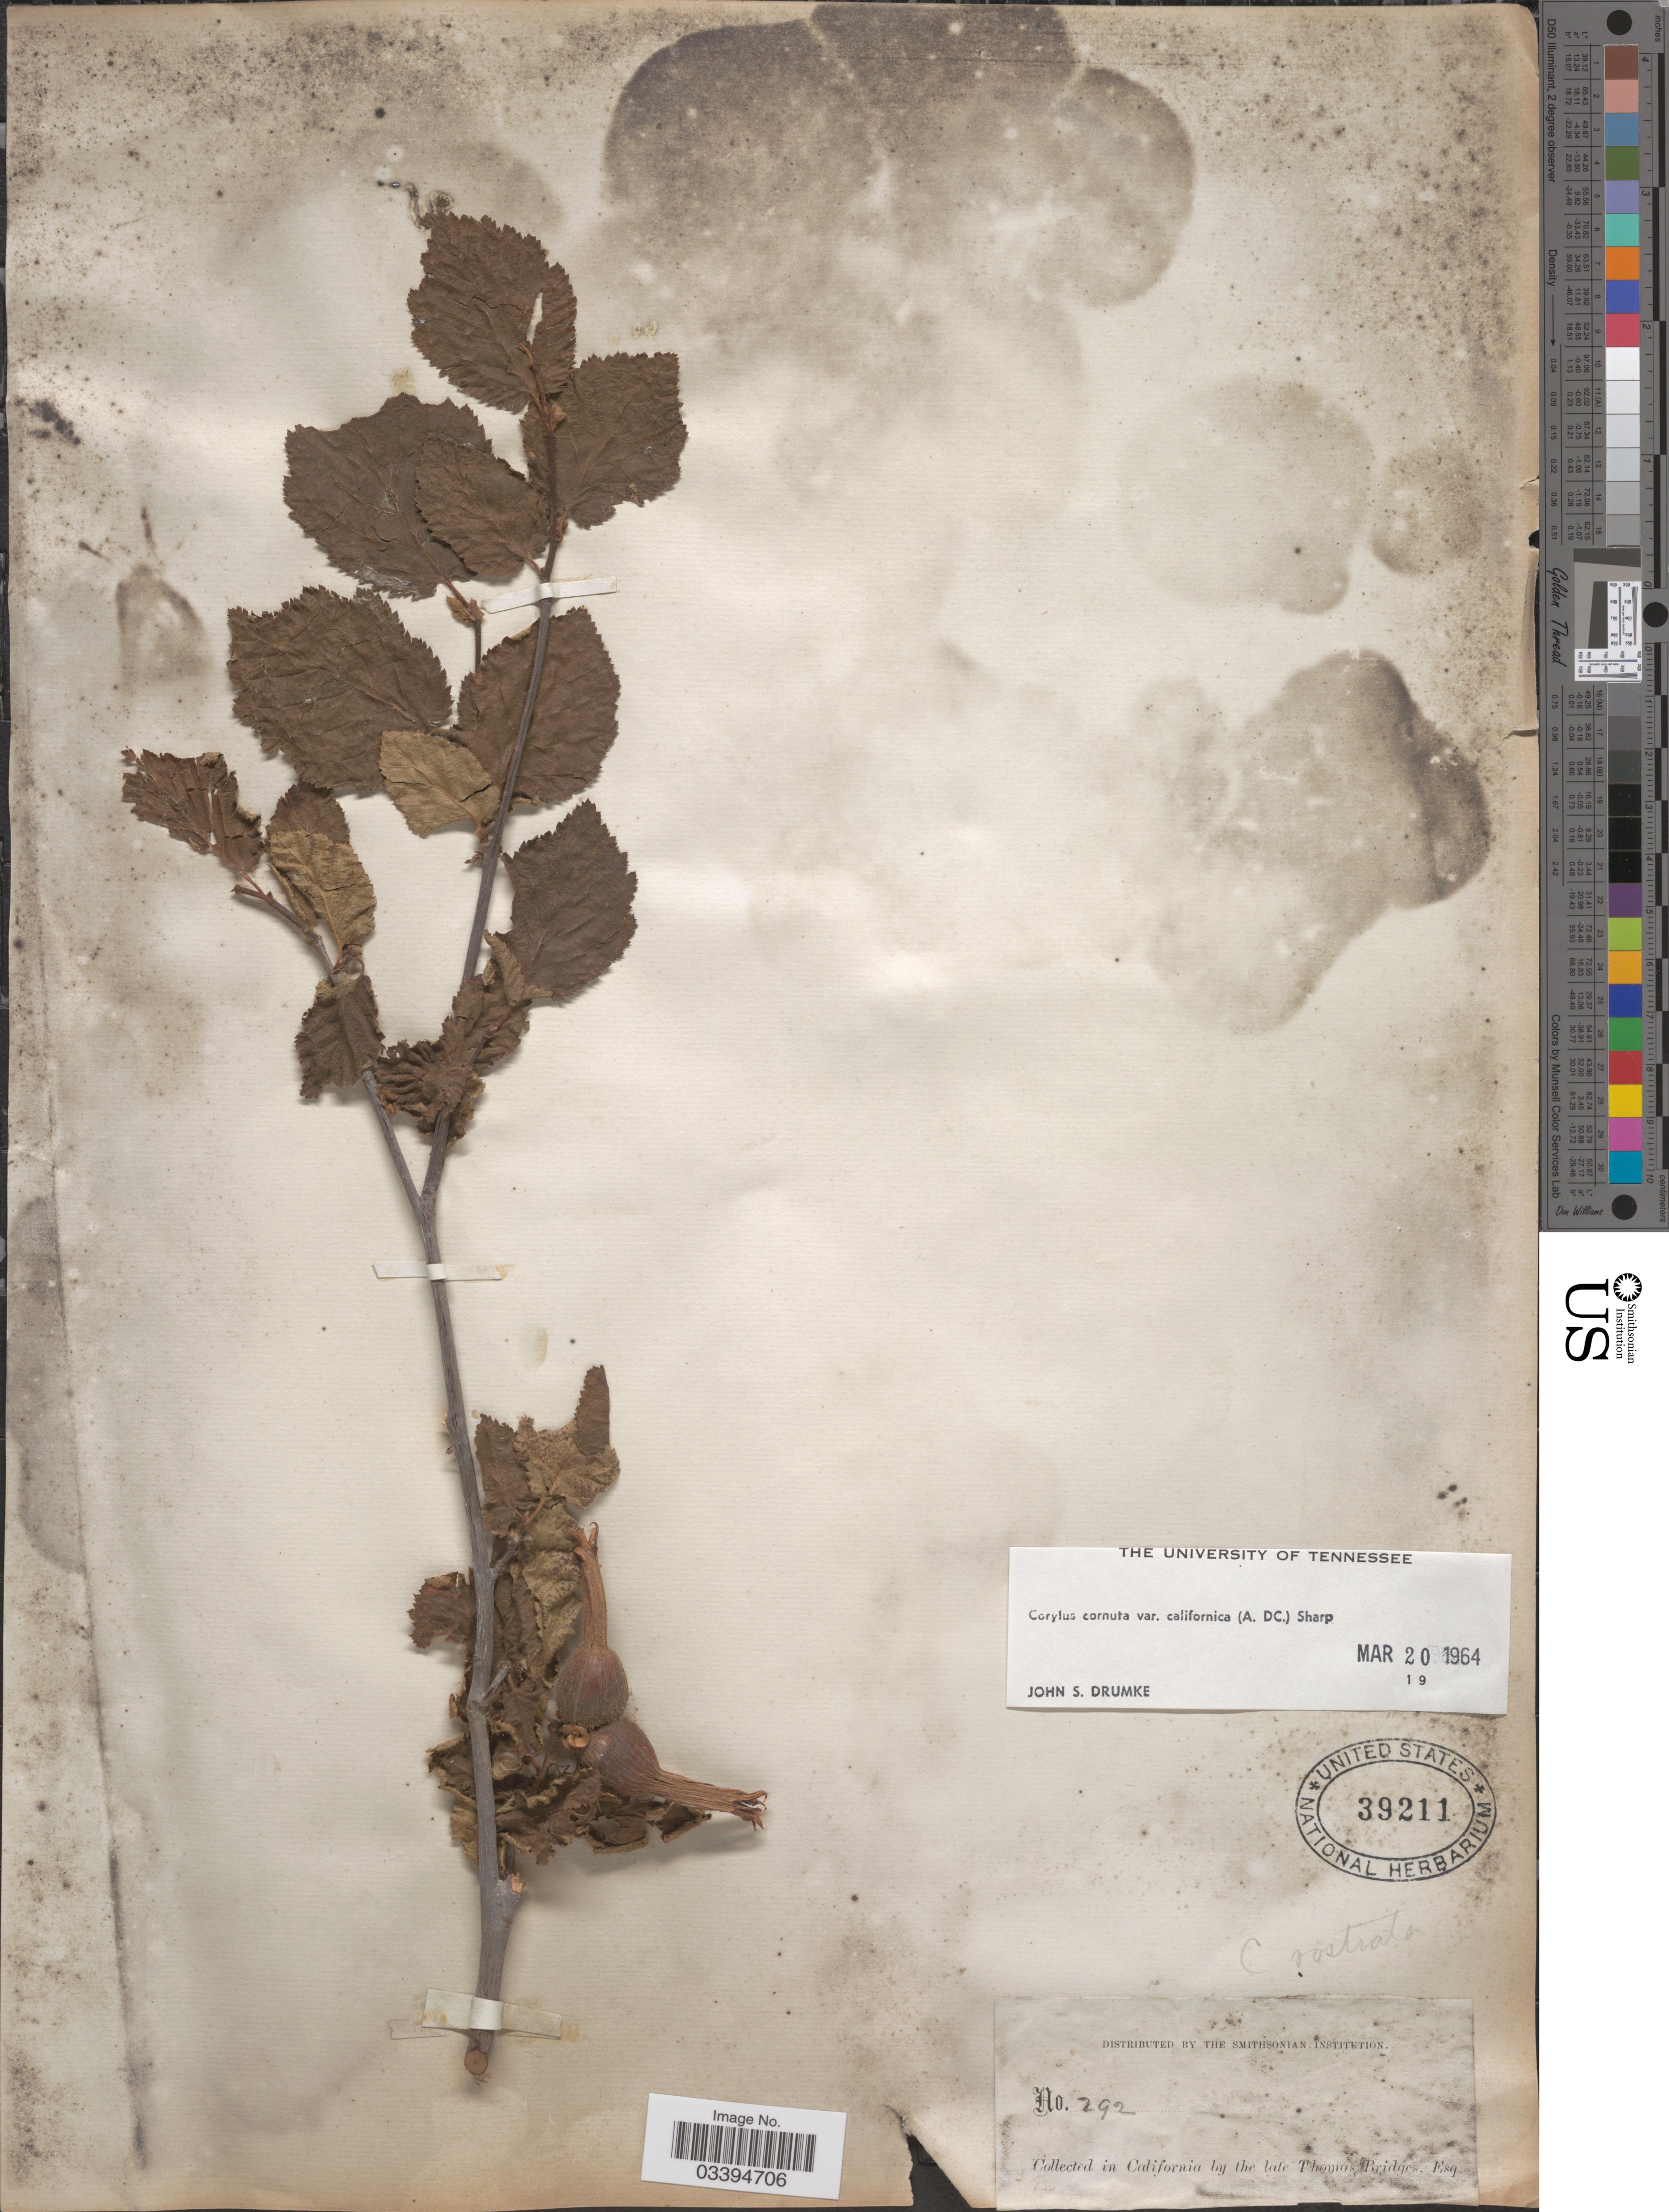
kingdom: Plantae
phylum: Tracheophyta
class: Magnoliopsida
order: Fagales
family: Betulaceae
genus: Corylus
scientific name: Corylus cornuta var. californica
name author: Marshall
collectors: T. Bridges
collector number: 292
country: United States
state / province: California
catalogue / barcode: US 39211